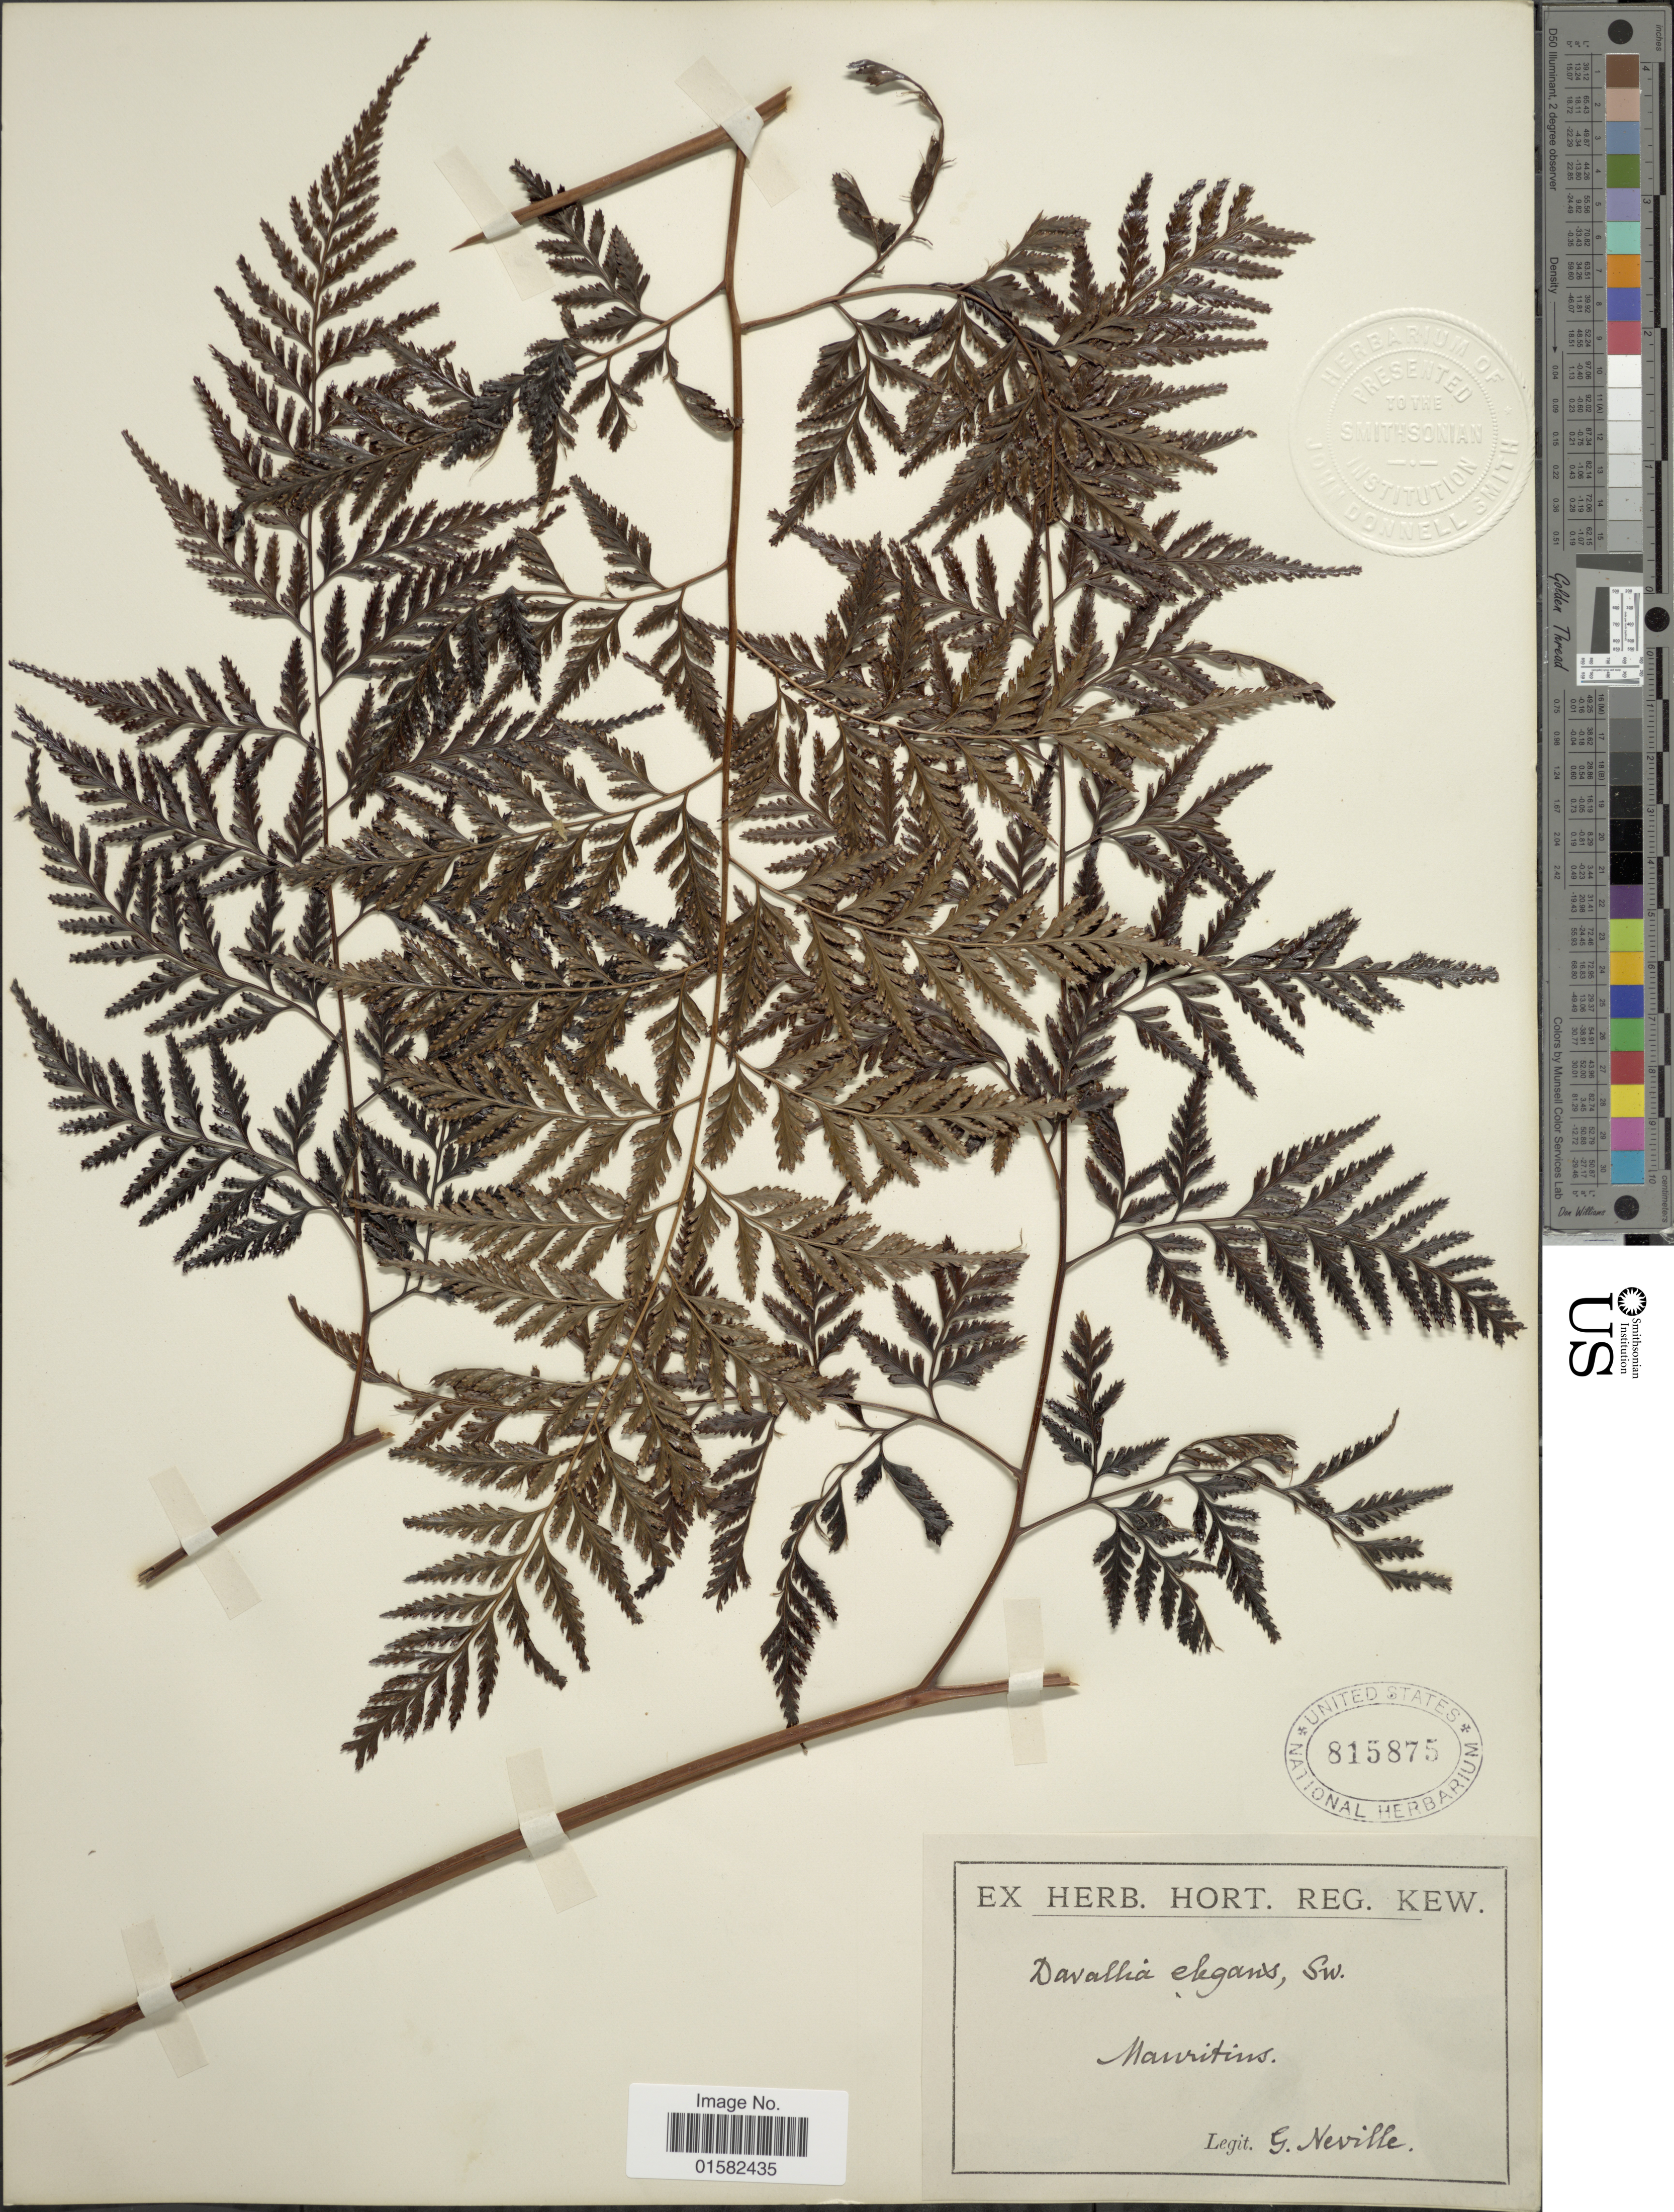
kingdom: Plantae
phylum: Tracheophyta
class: Polypodiopsida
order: Polypodiales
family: Davalliaceae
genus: Wibelia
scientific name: Wibelia denticulata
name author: (Burm. f.) M. Kato & Tsutsumi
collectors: G. Neville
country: Mauritius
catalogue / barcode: US 815875